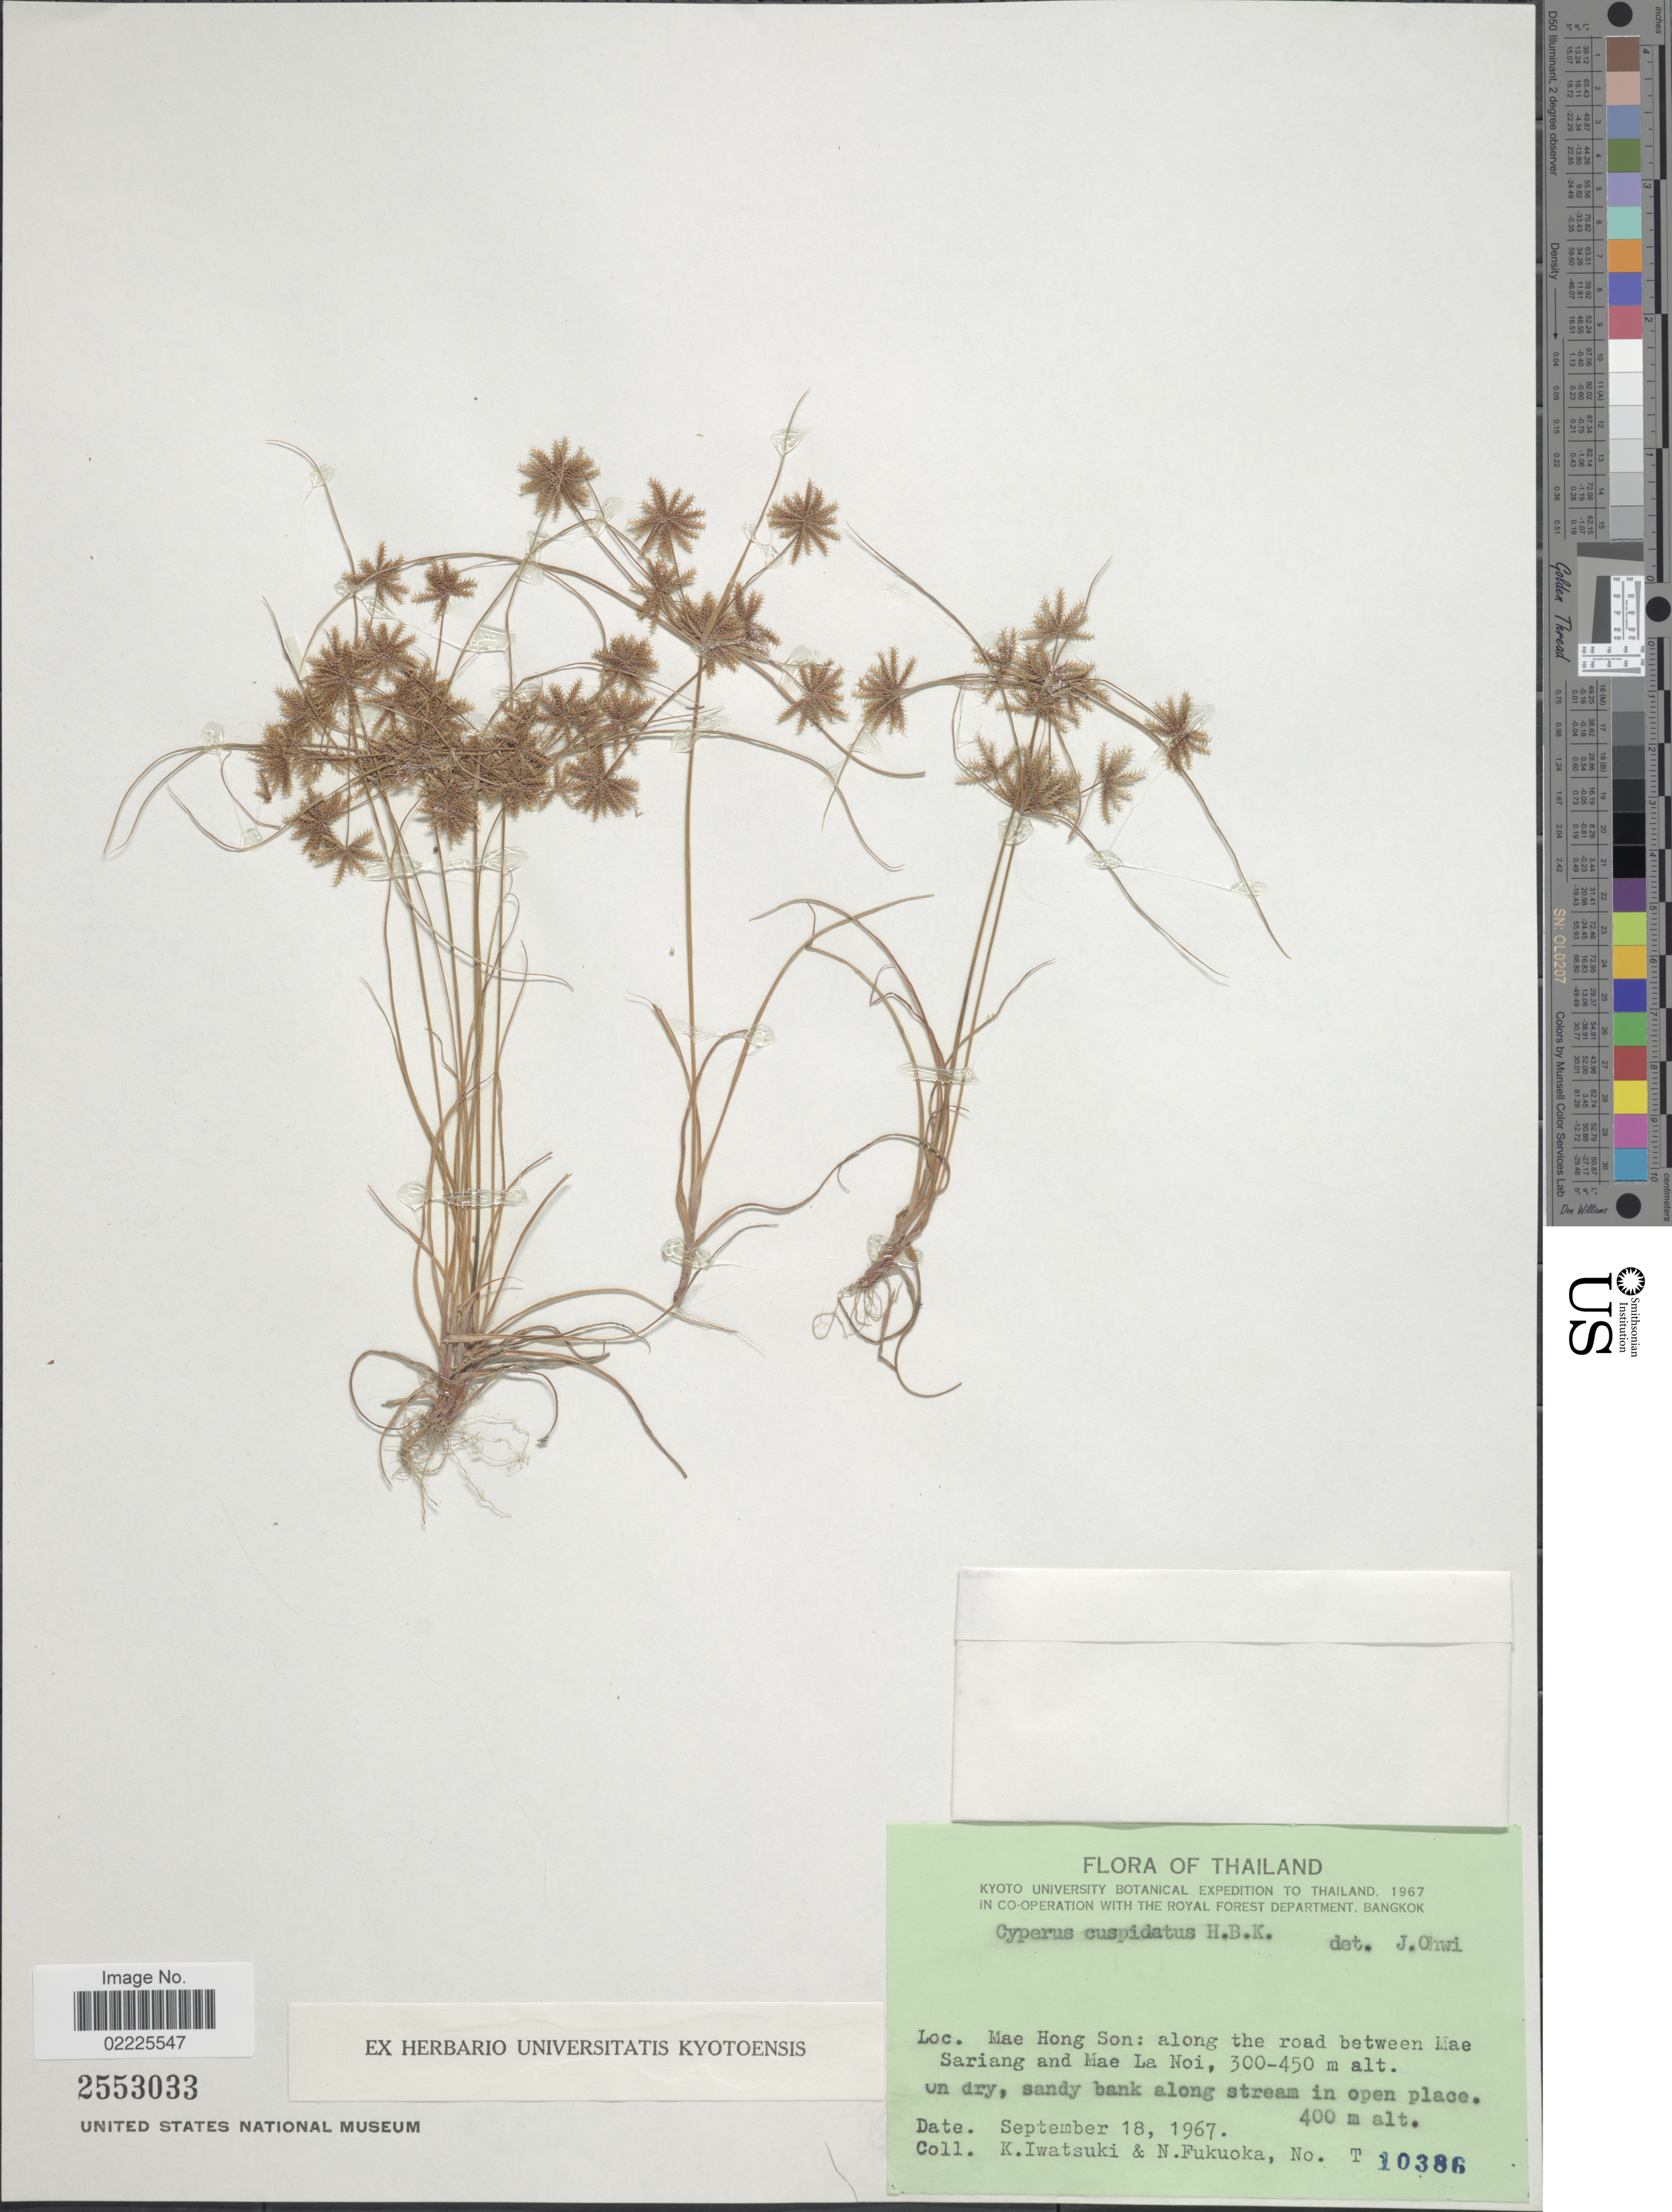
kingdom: Plantae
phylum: Tracheophyta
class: Liliopsida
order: Poales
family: Cyperaceae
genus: Cyperus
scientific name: Cyperus cuspidatus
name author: Kunth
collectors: K. Iwatsuki & N. Fukuoka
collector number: T 10386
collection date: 1967-09-18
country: Thailand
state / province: Mae Hong Son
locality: Along the road between Mae Sariang and Mae La Noi, on dry, sandy bank along stream in open place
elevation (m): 400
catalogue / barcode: US 2553033